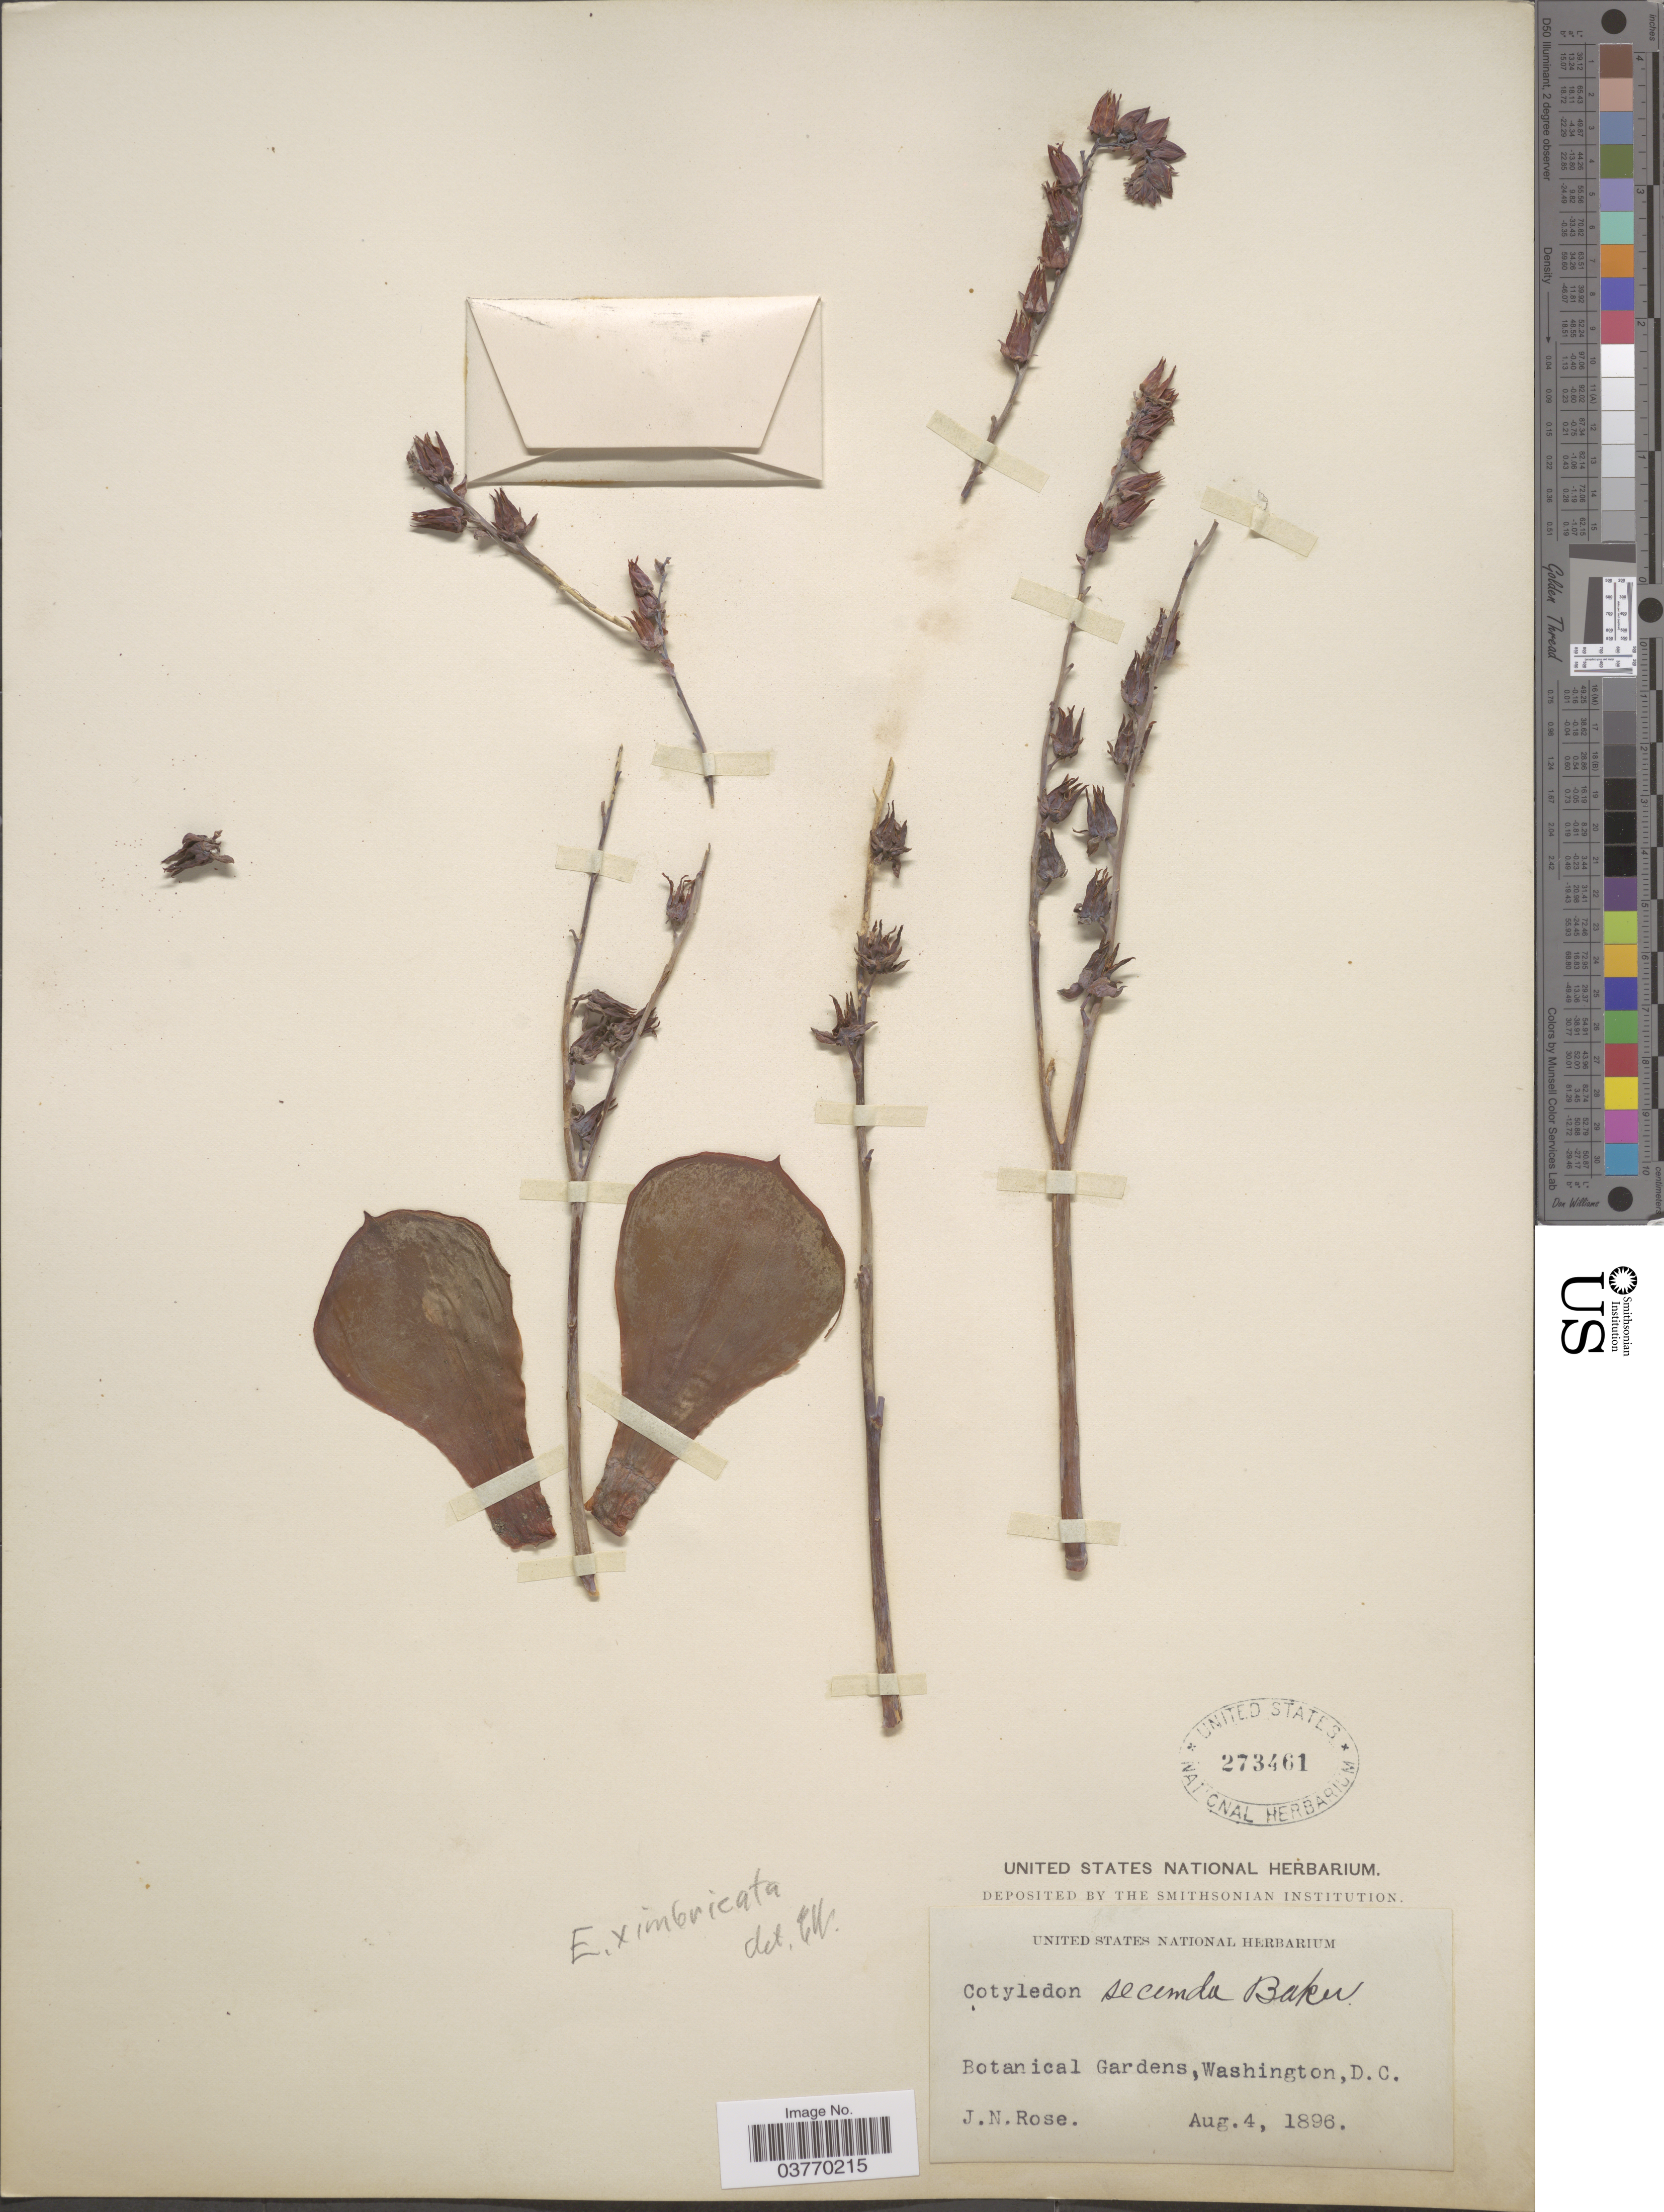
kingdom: Plantae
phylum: Tracheophyta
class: Magnoliopsida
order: Saxifragales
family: Crassulaceae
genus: Echeveria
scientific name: Echeveria x imbricata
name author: Deleuil ex É. Morren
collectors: J. N. Rose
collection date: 1896-08-04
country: United States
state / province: District of Columbia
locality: Botanical Gardens, Washington, D.C.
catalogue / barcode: US 273461